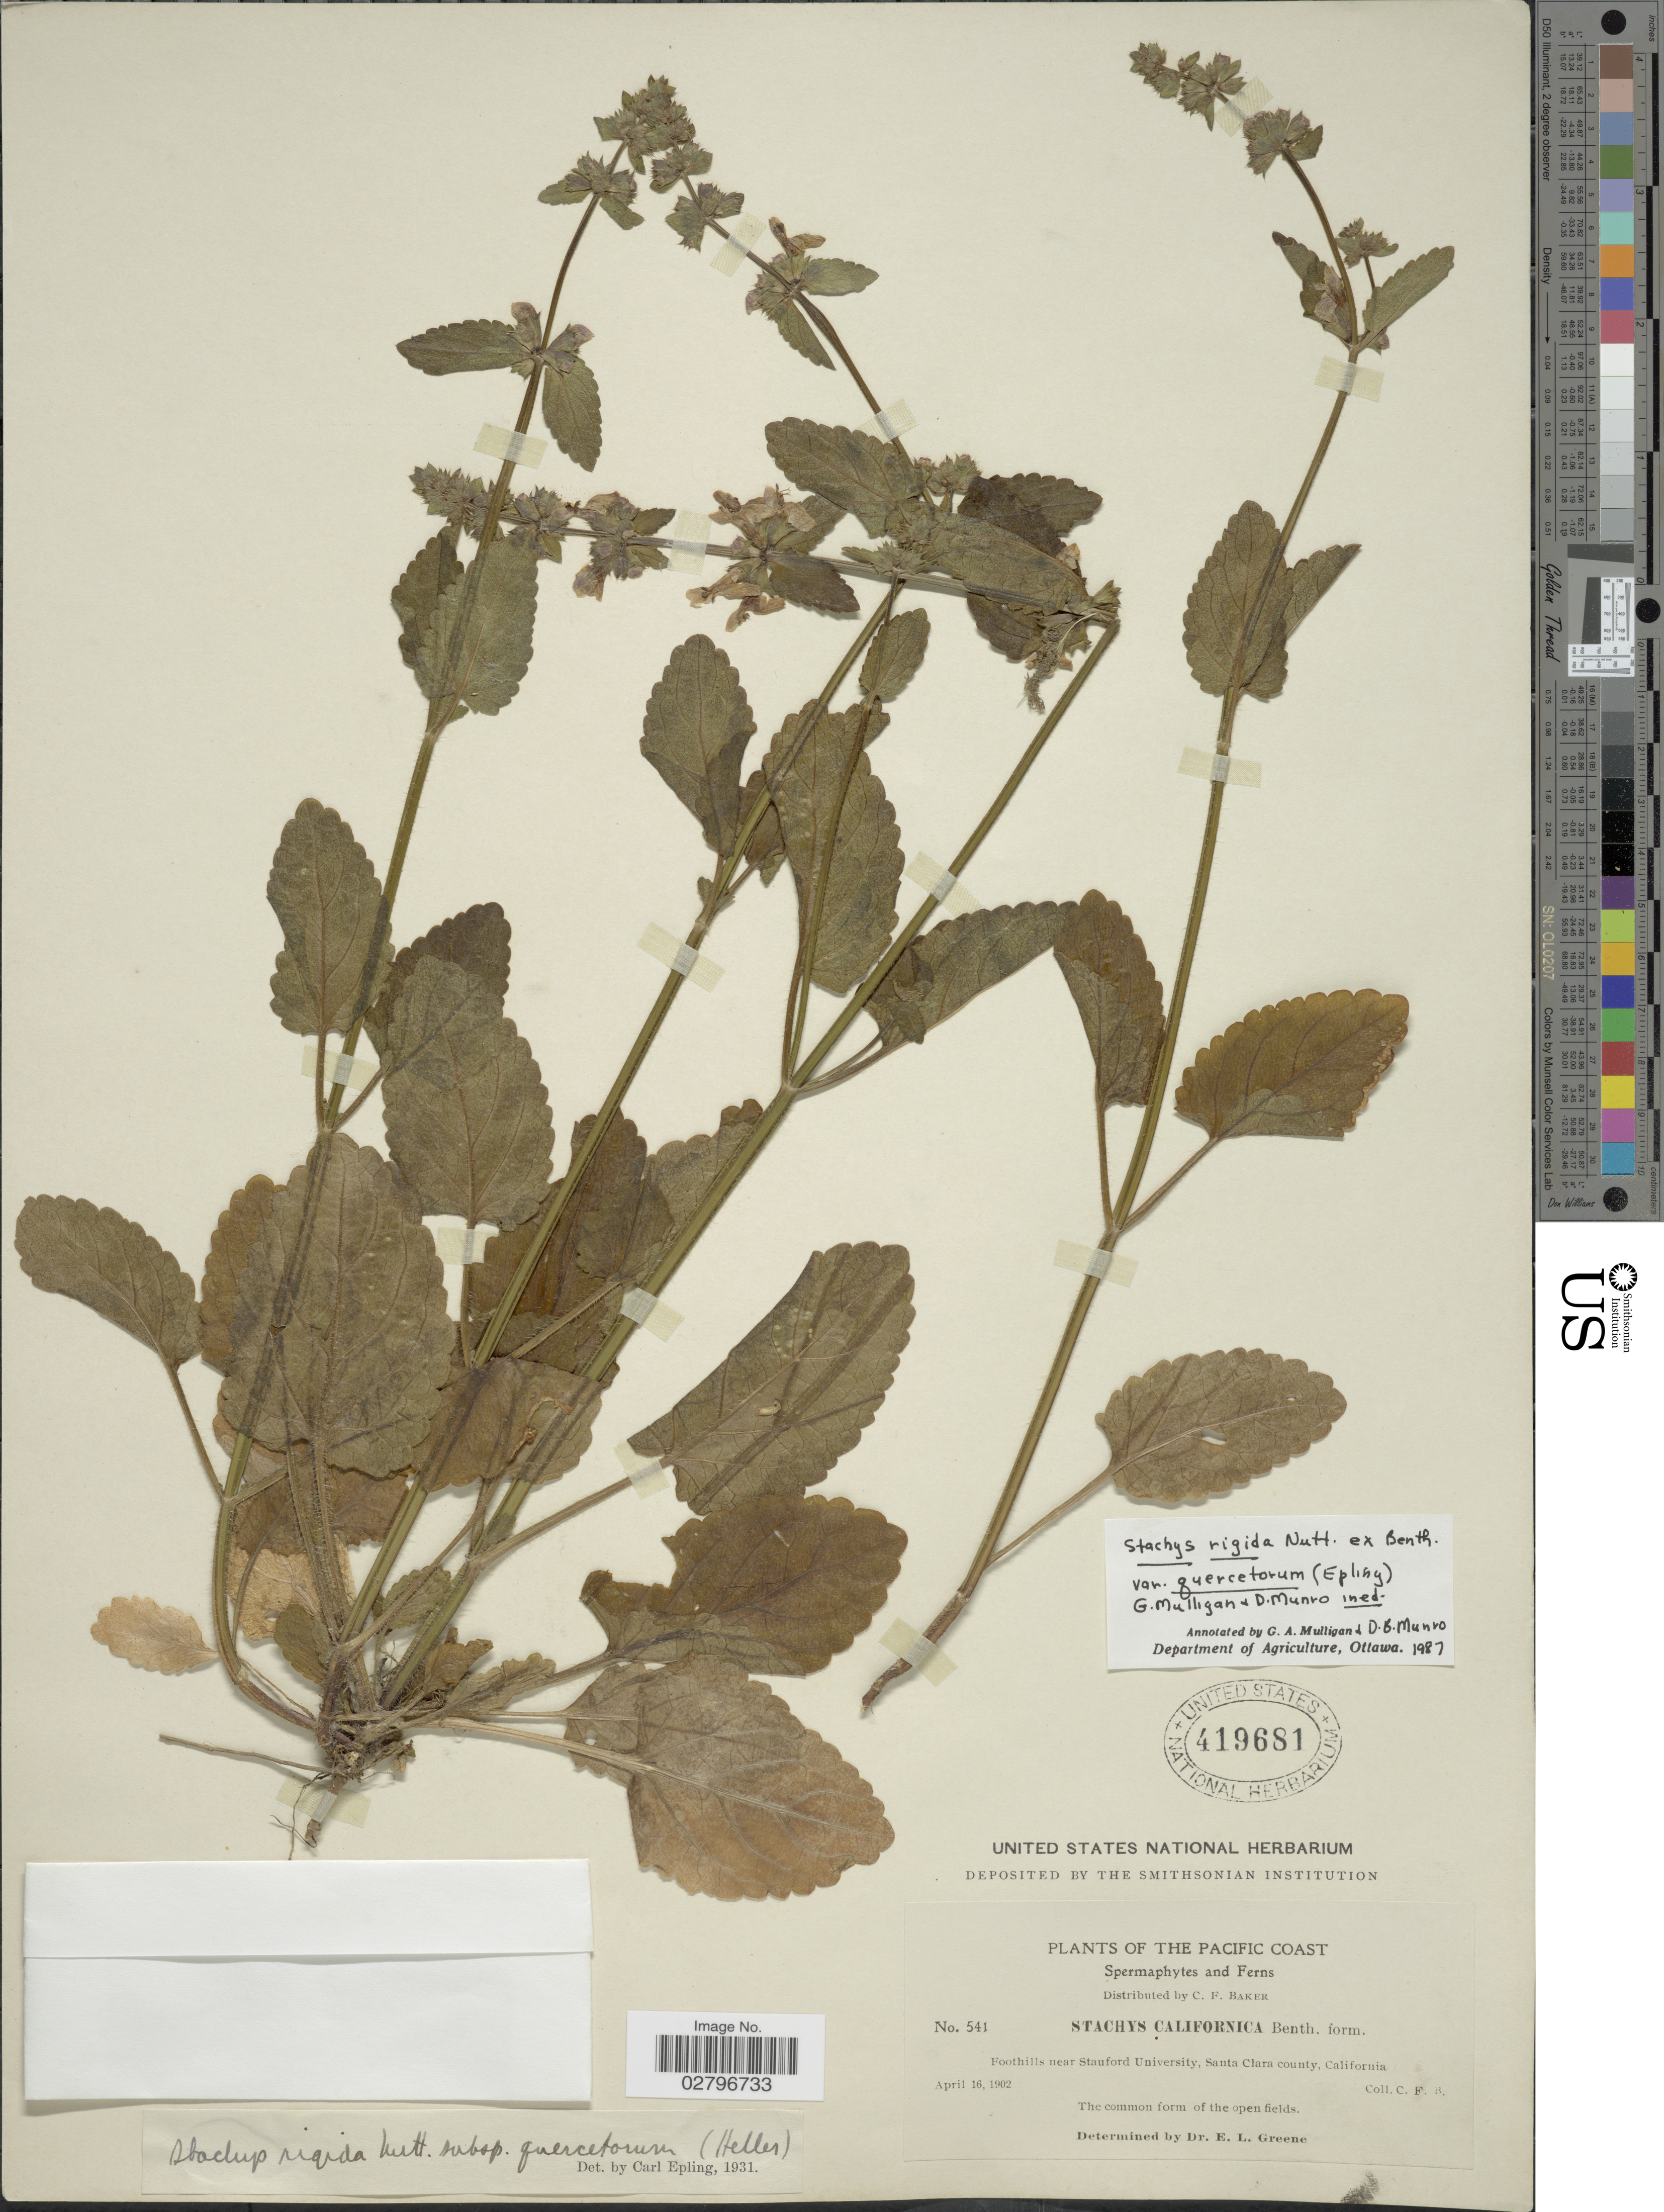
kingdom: Plantae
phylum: Tracheophyta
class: Magnoliopsida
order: Lamiales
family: Lamiaceae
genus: Stachys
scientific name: Stachys rigida subsp. quercetorum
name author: (A. Heller) Epling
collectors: C. F. Baker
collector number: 541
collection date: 1902-04-16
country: United States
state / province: California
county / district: Santa Clara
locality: The Pacific Coast, Foothills near Stauford University, Santa Clara county, California.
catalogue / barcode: US 419681